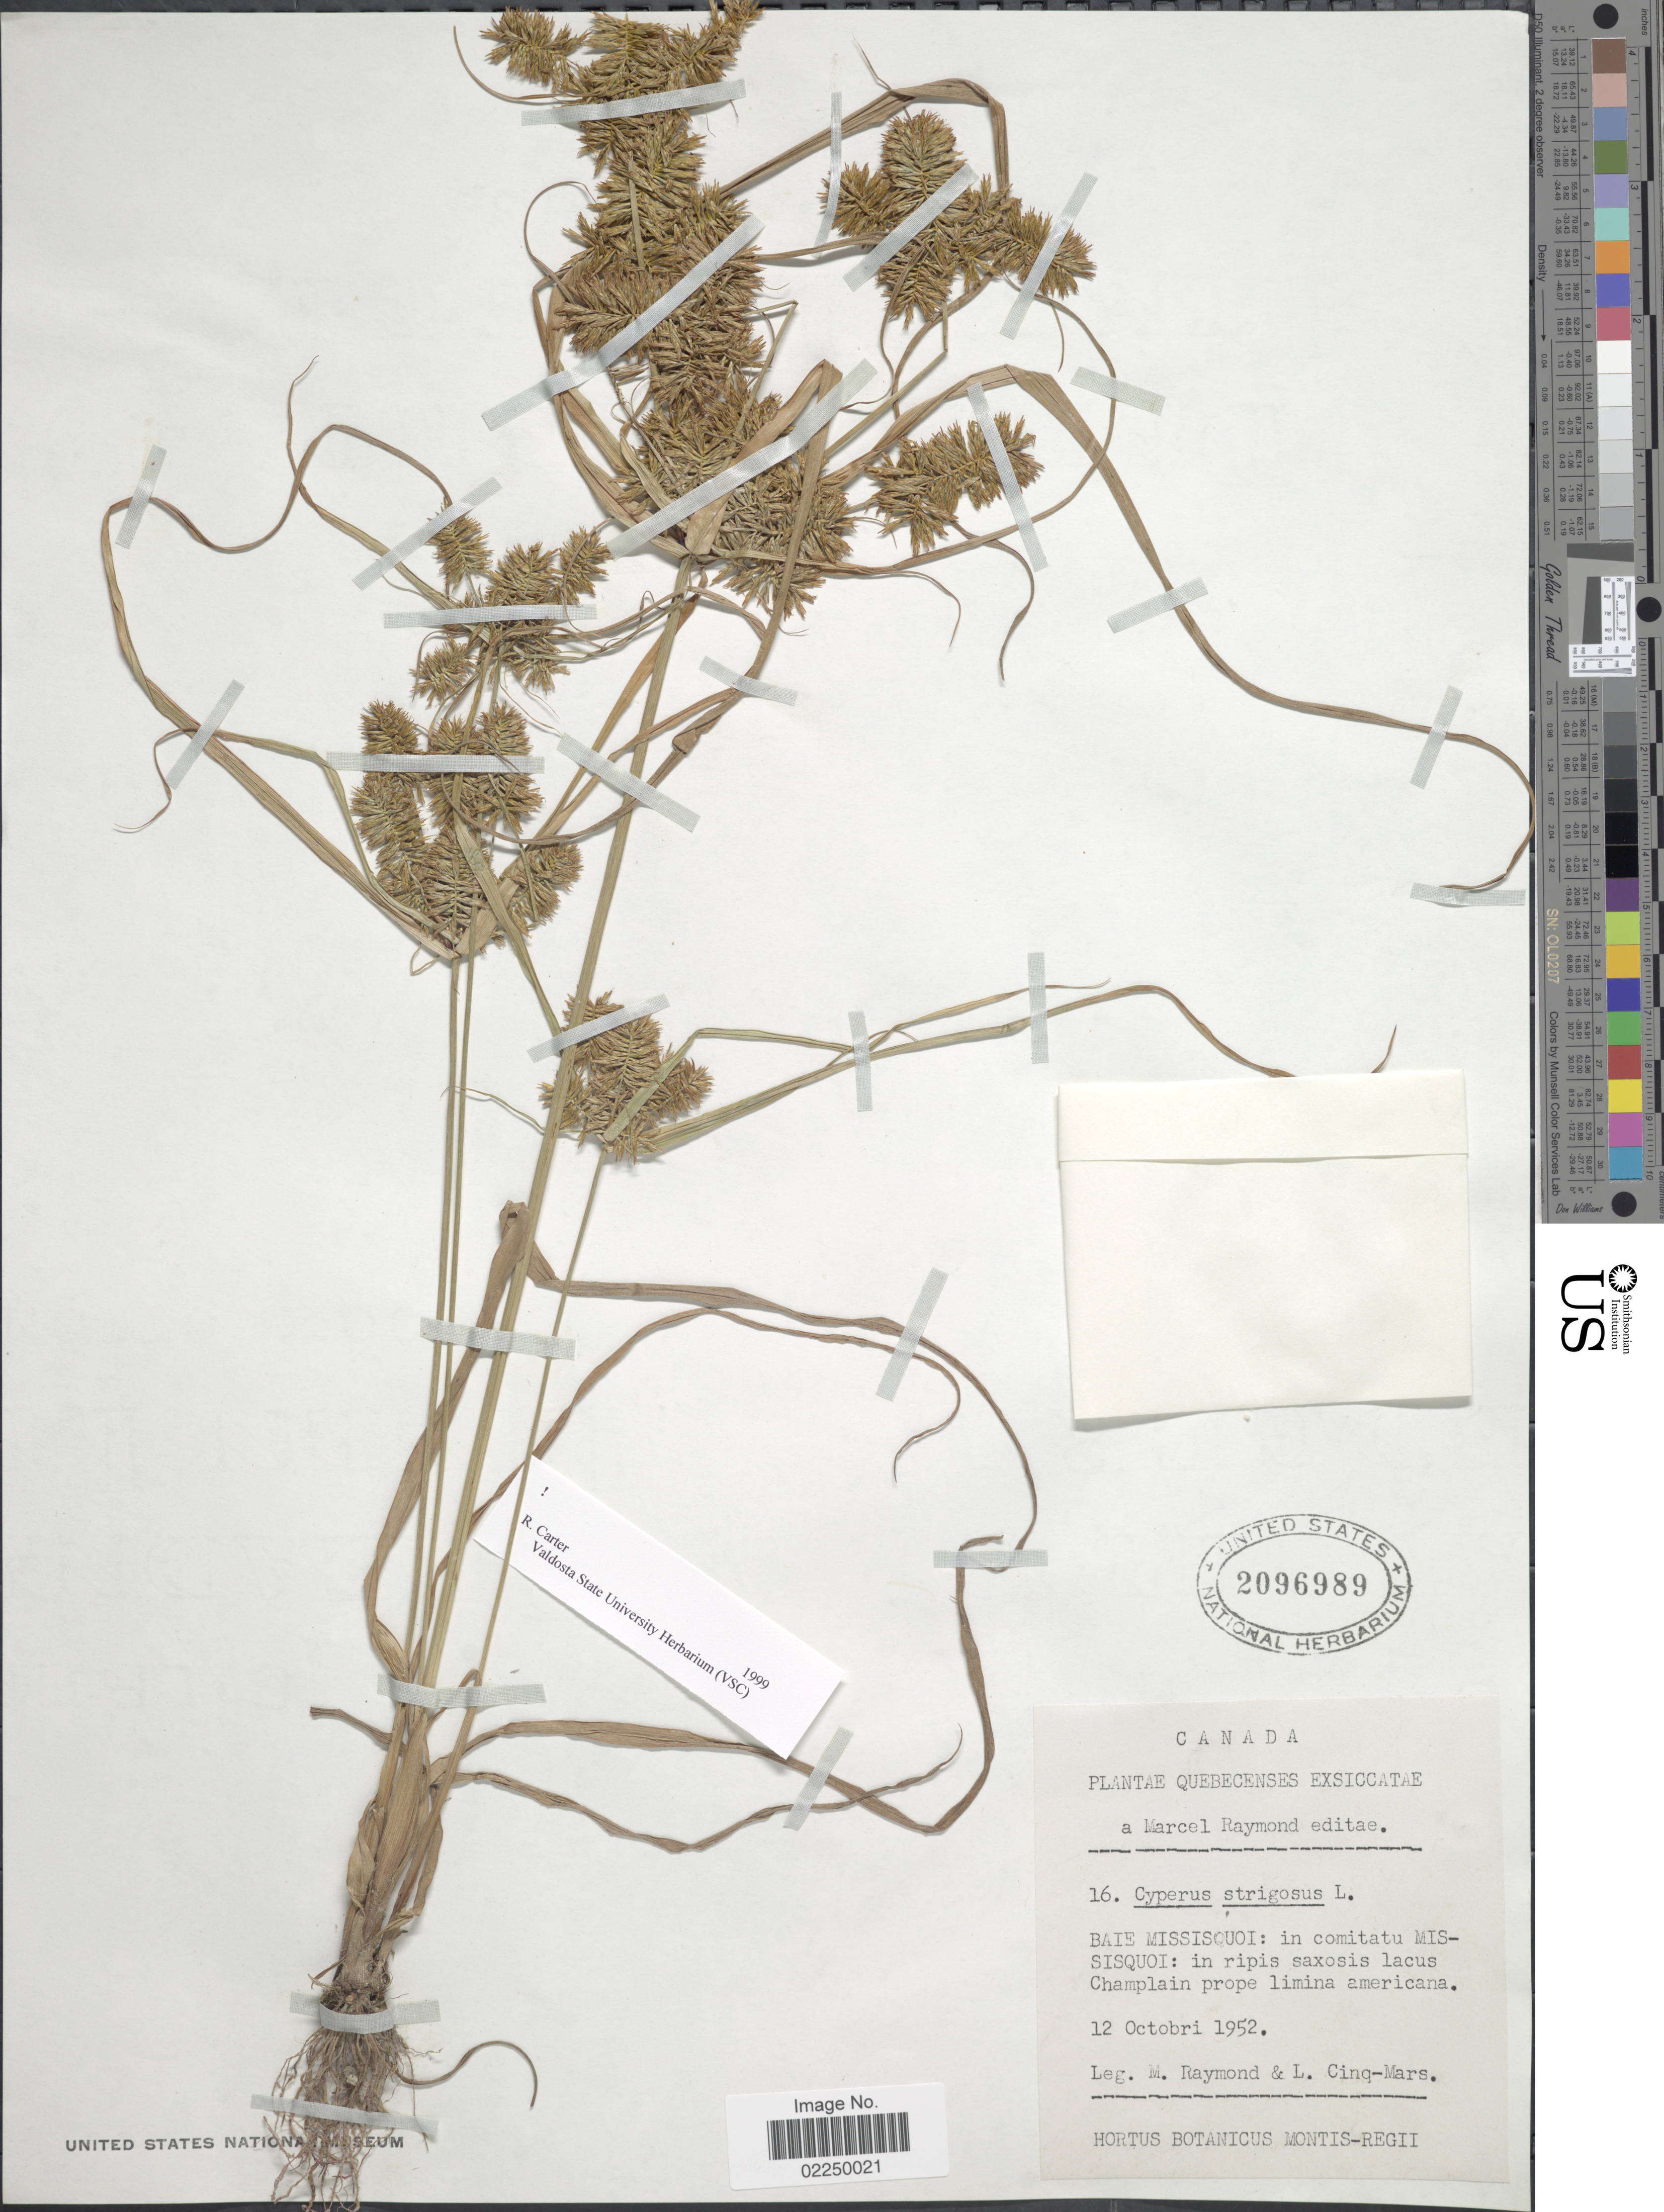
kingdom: Plantae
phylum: Tracheophyta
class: Liliopsida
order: Poales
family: Cyperaceae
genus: Cyperus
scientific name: Cyperus strigosus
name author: L.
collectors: M. Raymond & L. Cinq-Mars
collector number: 16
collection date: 1952-10-12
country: Canada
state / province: Quebec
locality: Baie Missisquoi: in comitatu Missisquoi: in ripis saxosis lacus Champlain prope limina americana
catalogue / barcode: US 2096989